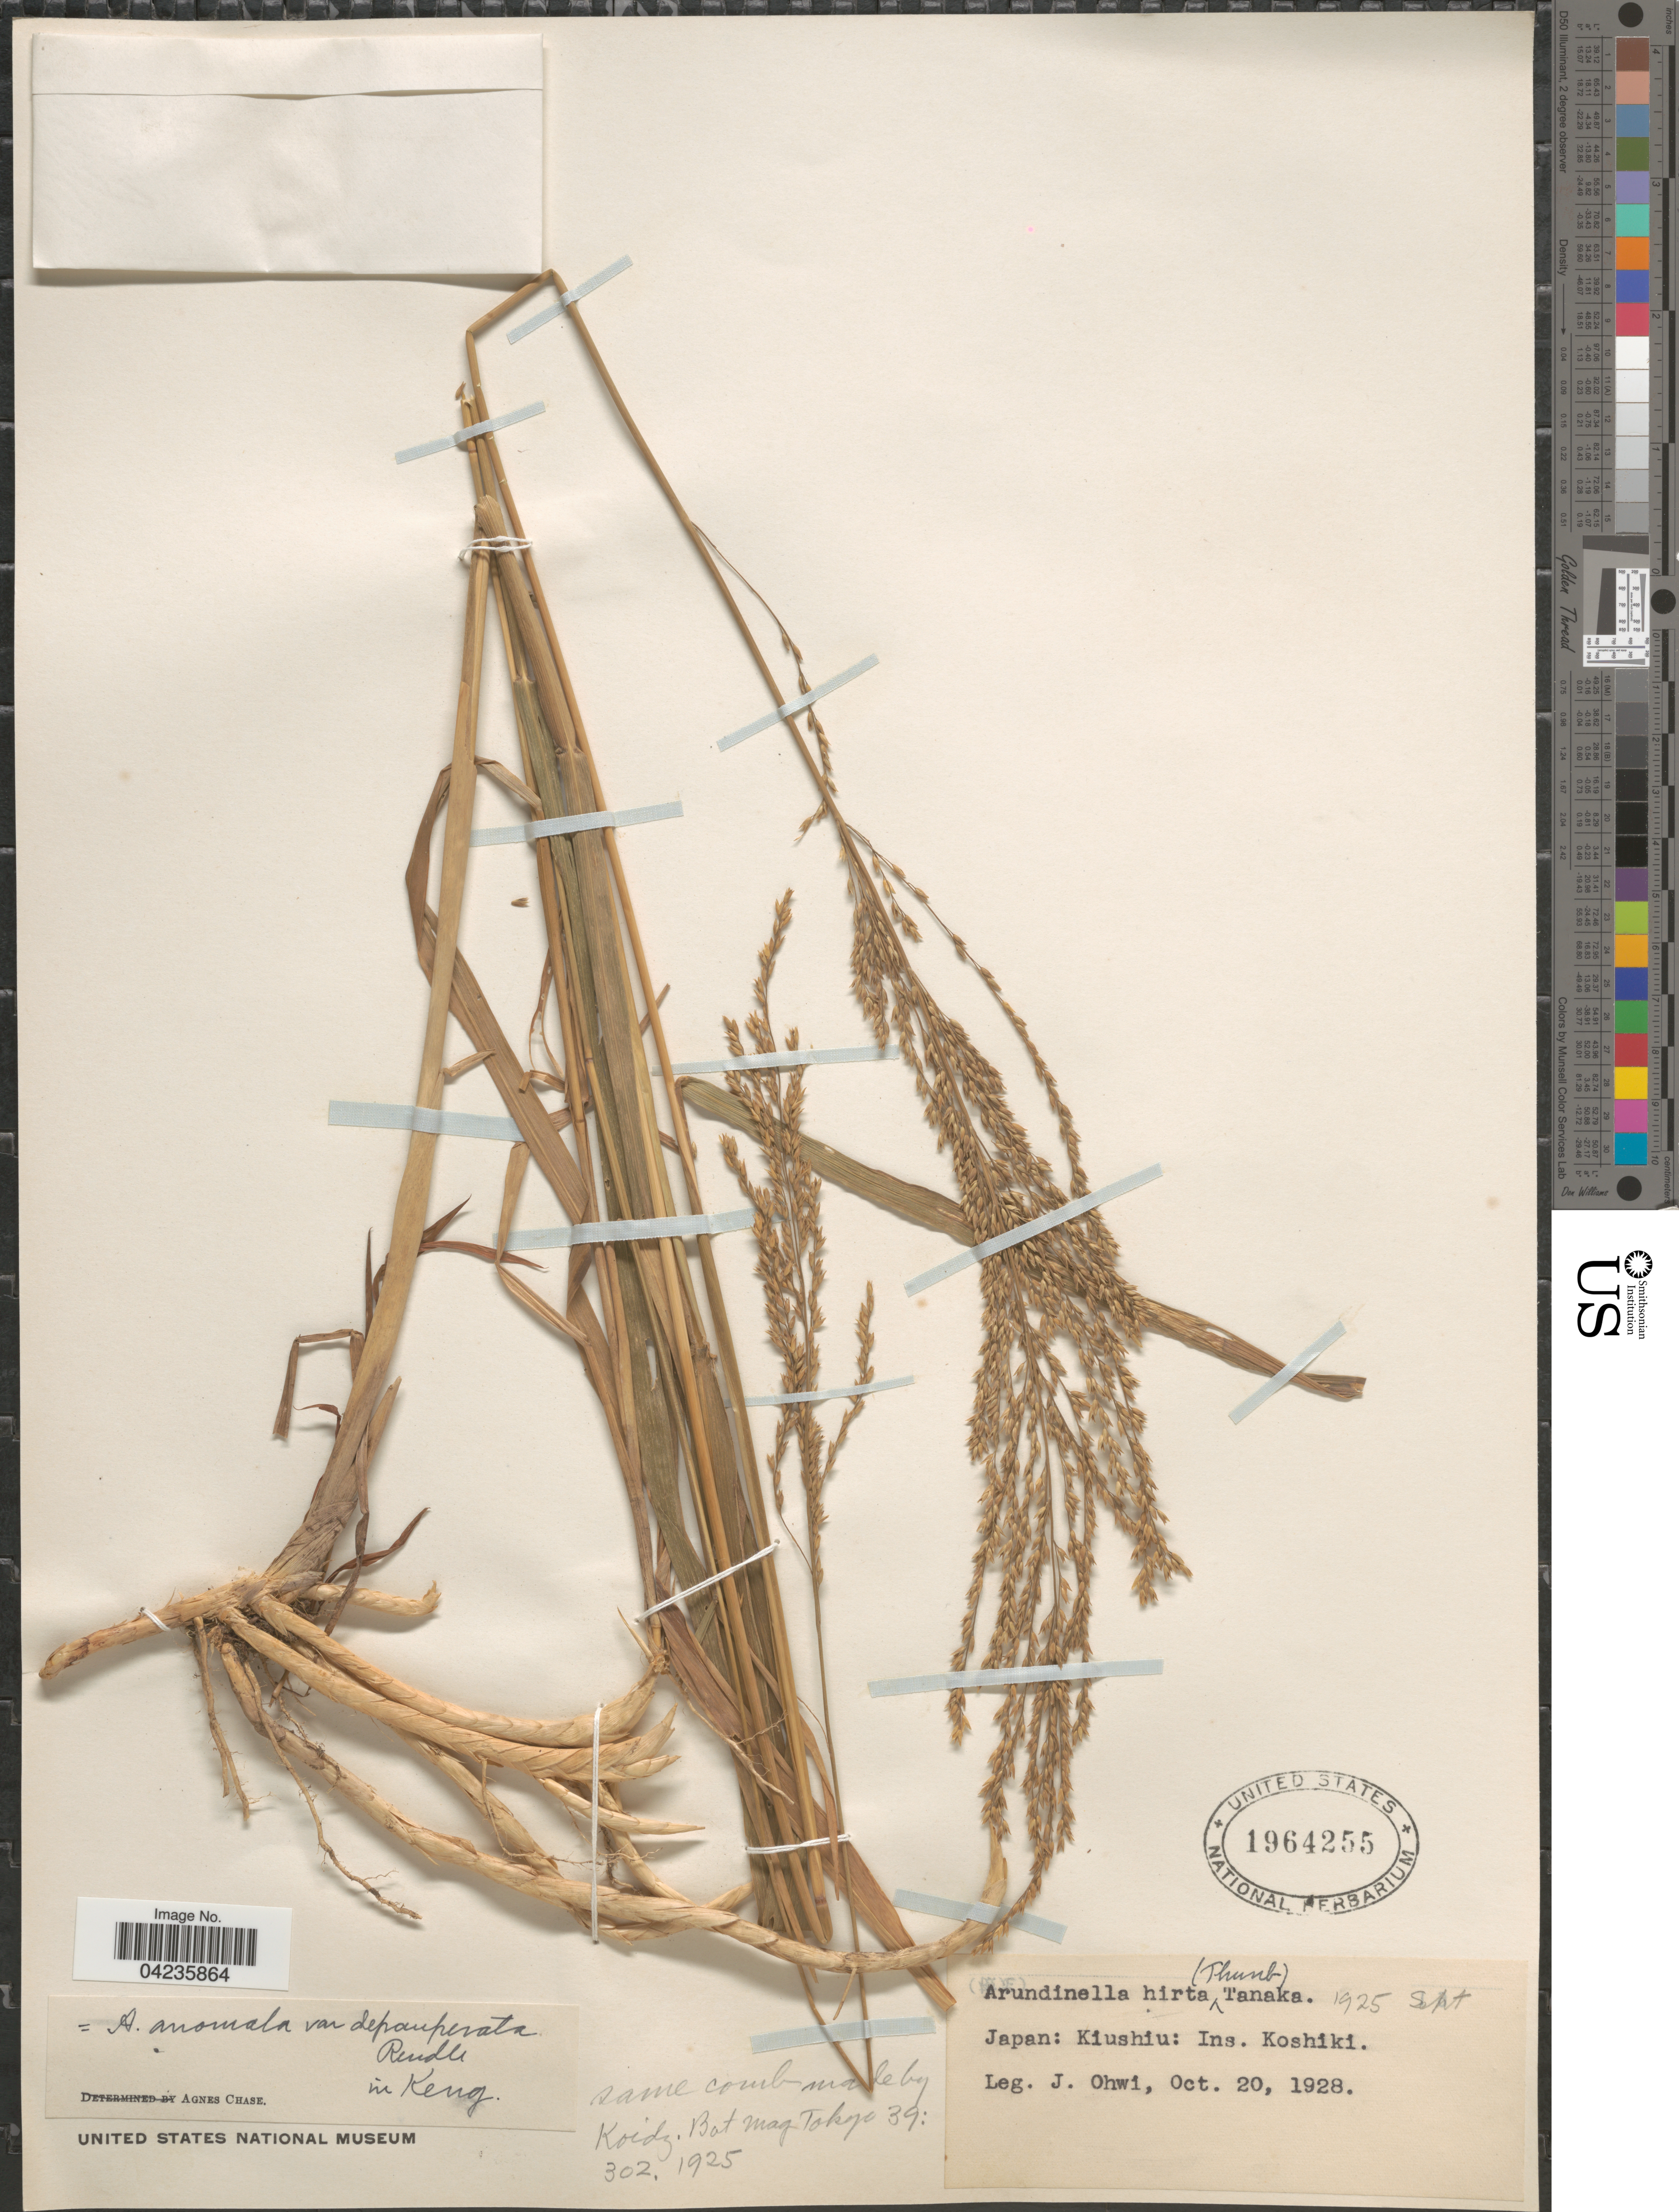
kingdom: Plantae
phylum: Tracheophyta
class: Liliopsida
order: Poales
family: Poaceae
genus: Arundinella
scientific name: Arundinella hirta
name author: (Thunb.) Tanaka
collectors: J. Ohwi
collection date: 1928-10-20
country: Japan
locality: Kiushiu: Ins. Koshiki.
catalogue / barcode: US 1964255